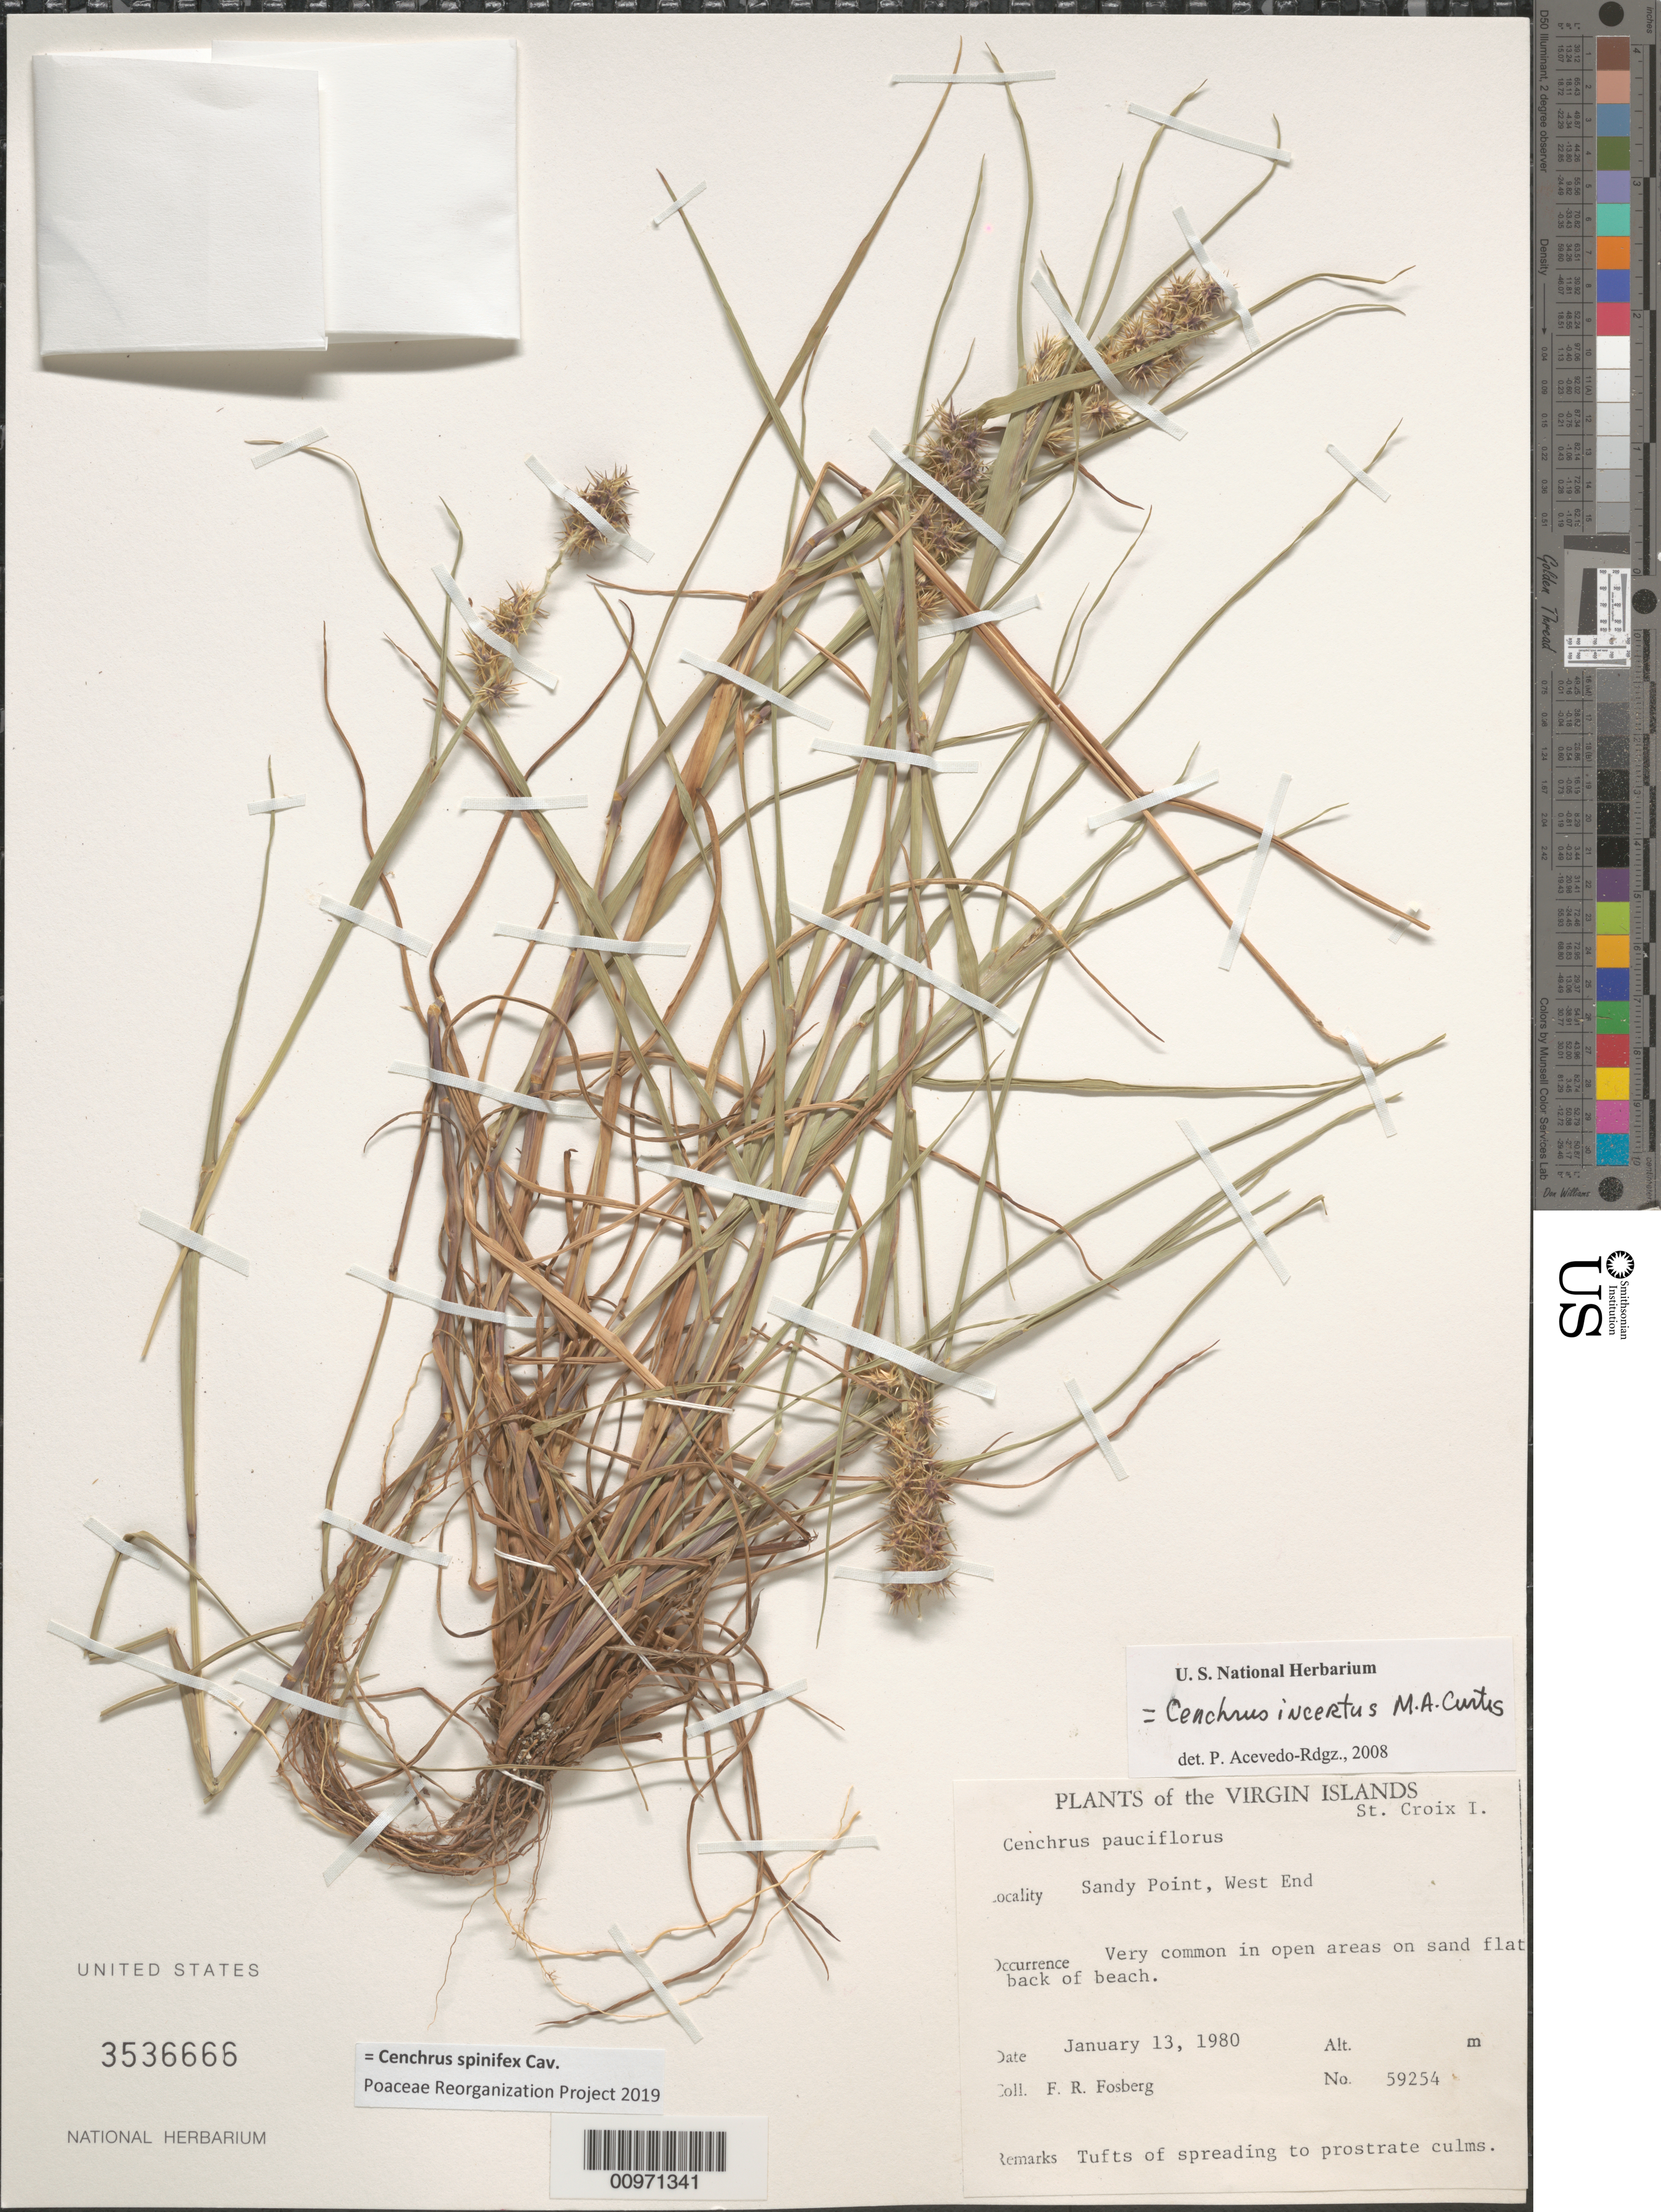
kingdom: Plantae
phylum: Tracheophyta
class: Liliopsida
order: Poales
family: Poaceae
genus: Cenchrus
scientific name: Cenchrus spinifex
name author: Cav.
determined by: Poaceae Reorganization Project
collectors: F. R. Fosberg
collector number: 59254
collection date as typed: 13 Jan 1980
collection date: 1980-01-13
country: U.S. Virgin Islands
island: St. Croix I.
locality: Sandy Point, West End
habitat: In open areas on sand flat back of beach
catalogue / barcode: US 3536666